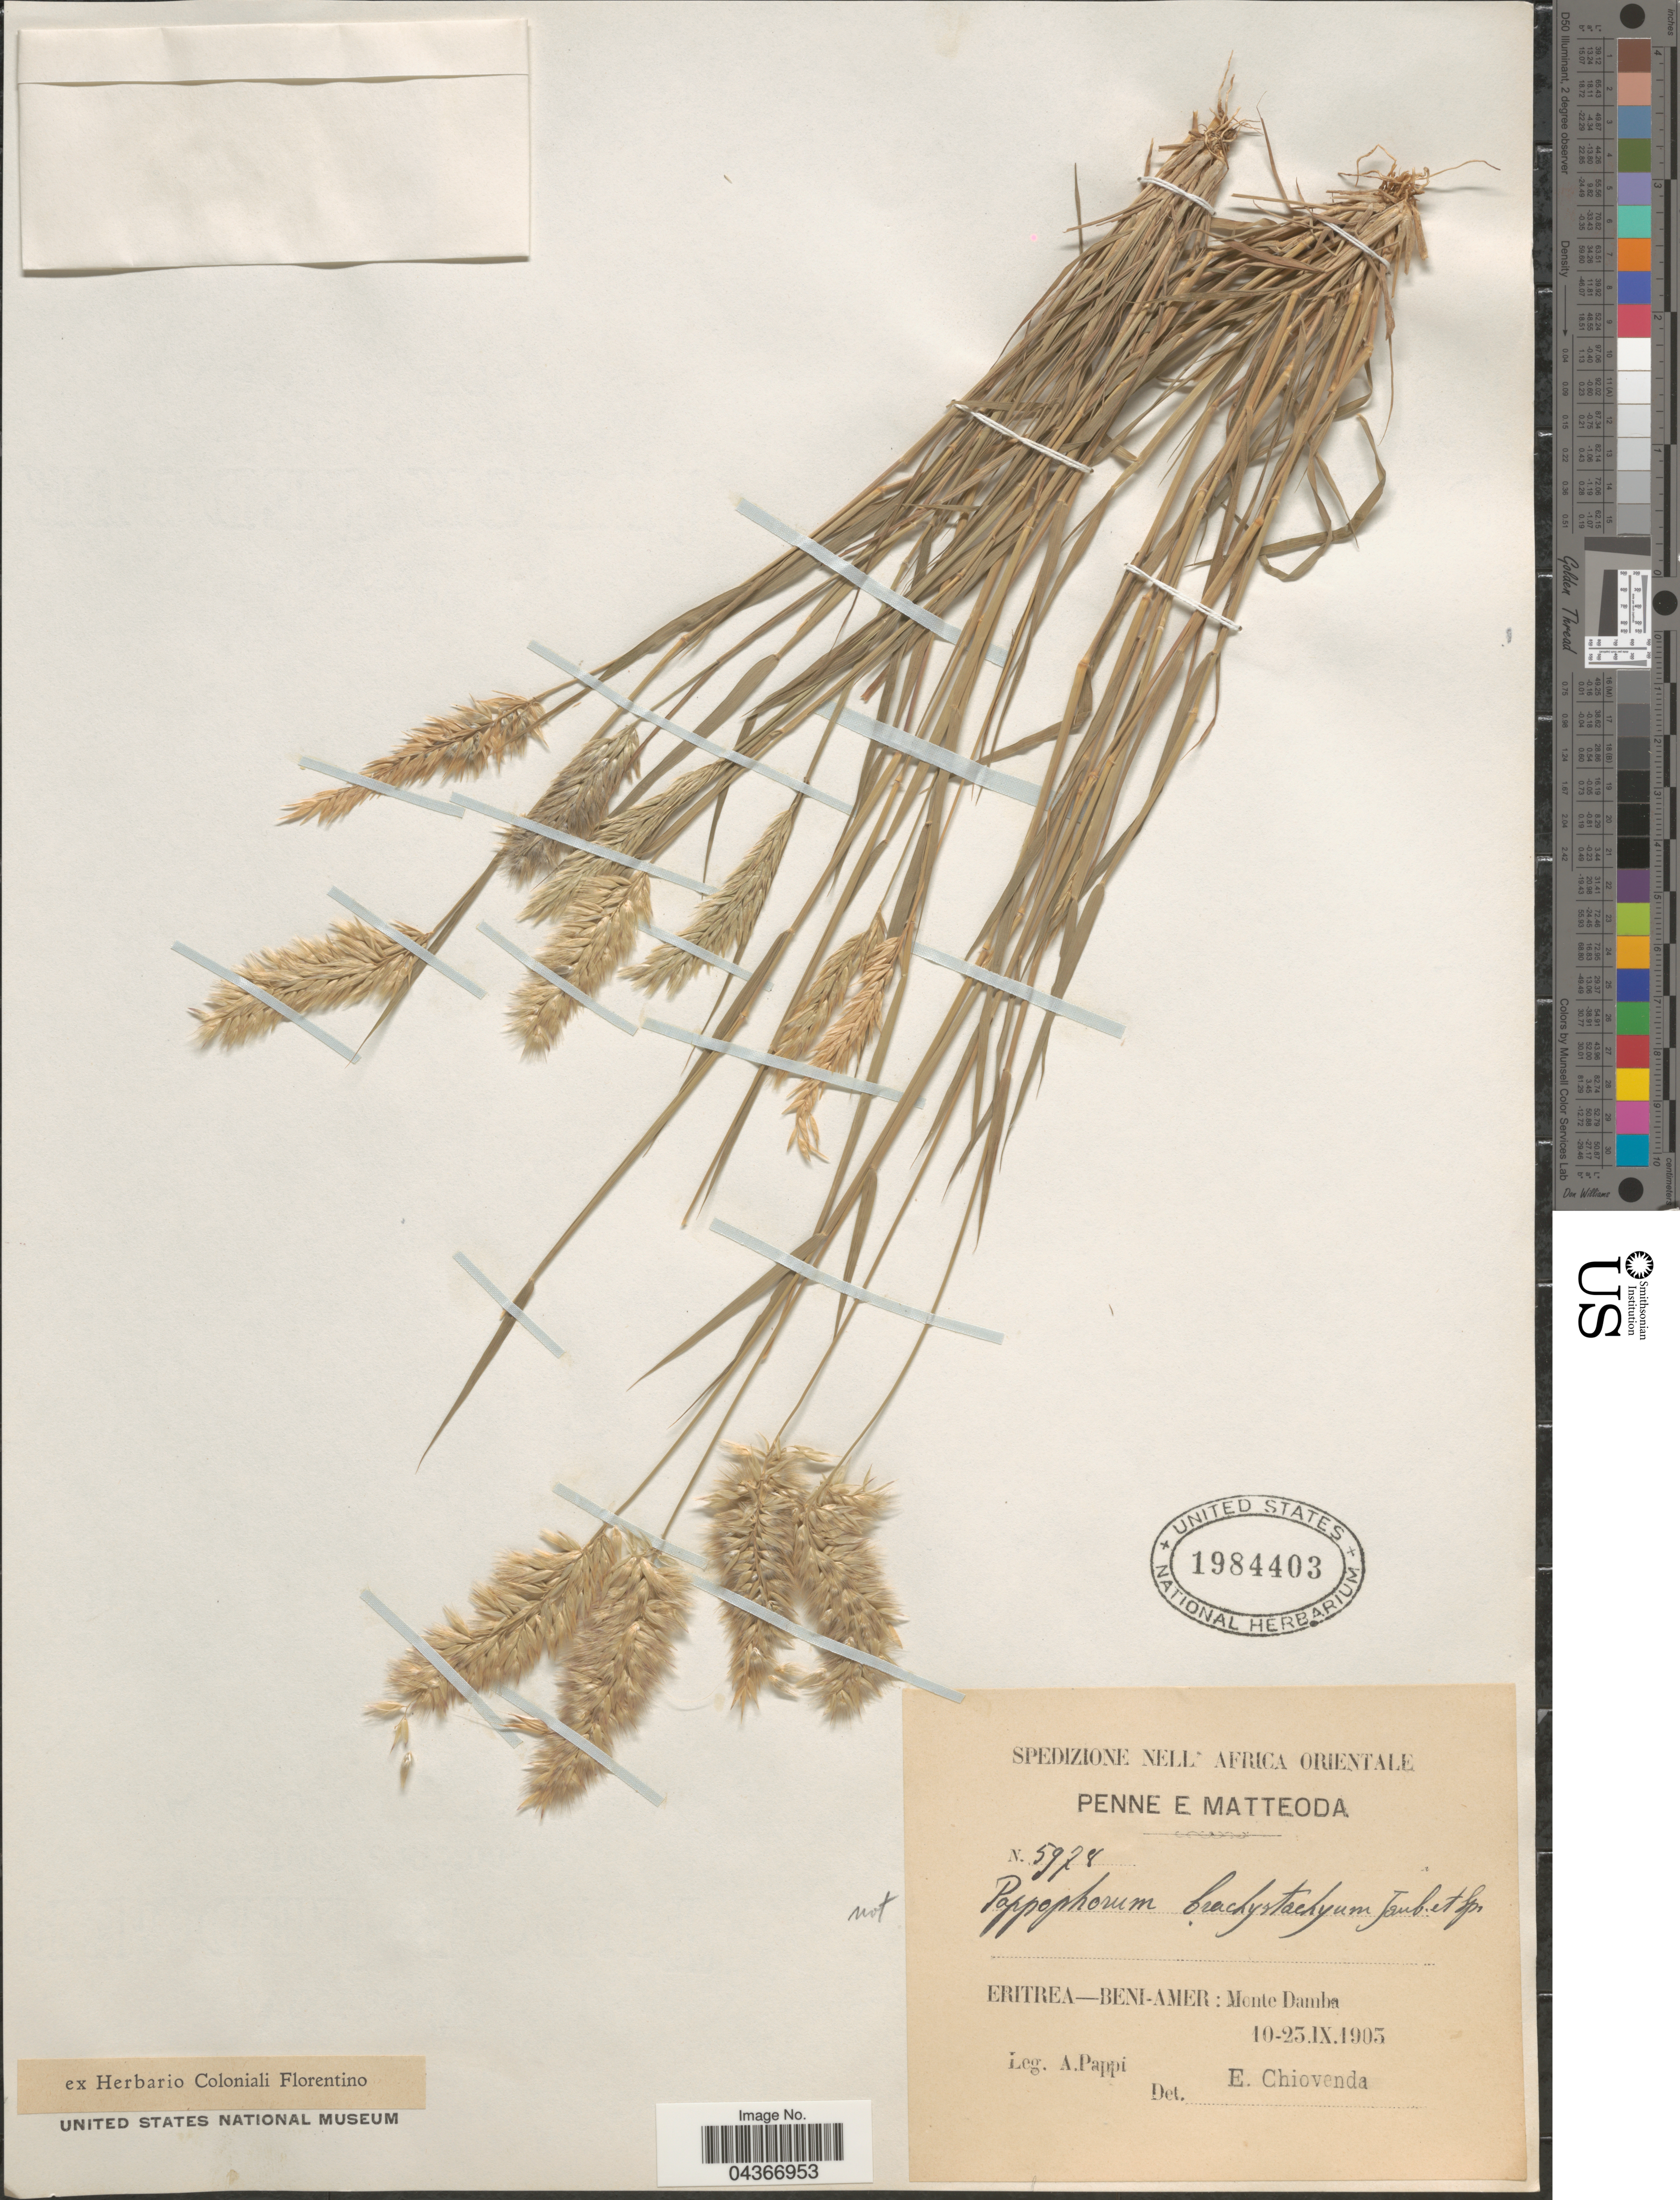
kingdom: Plantae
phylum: Tracheophyta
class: Liliopsida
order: Poales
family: Poaceae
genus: Enneapogon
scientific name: Enneapogon sp.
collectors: A. Pappi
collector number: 5978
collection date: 1905-09-10/1905-09-23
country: Eritrea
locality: Africa Orientale. Beni-Amer: Monte Damba.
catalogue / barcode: US 1984403